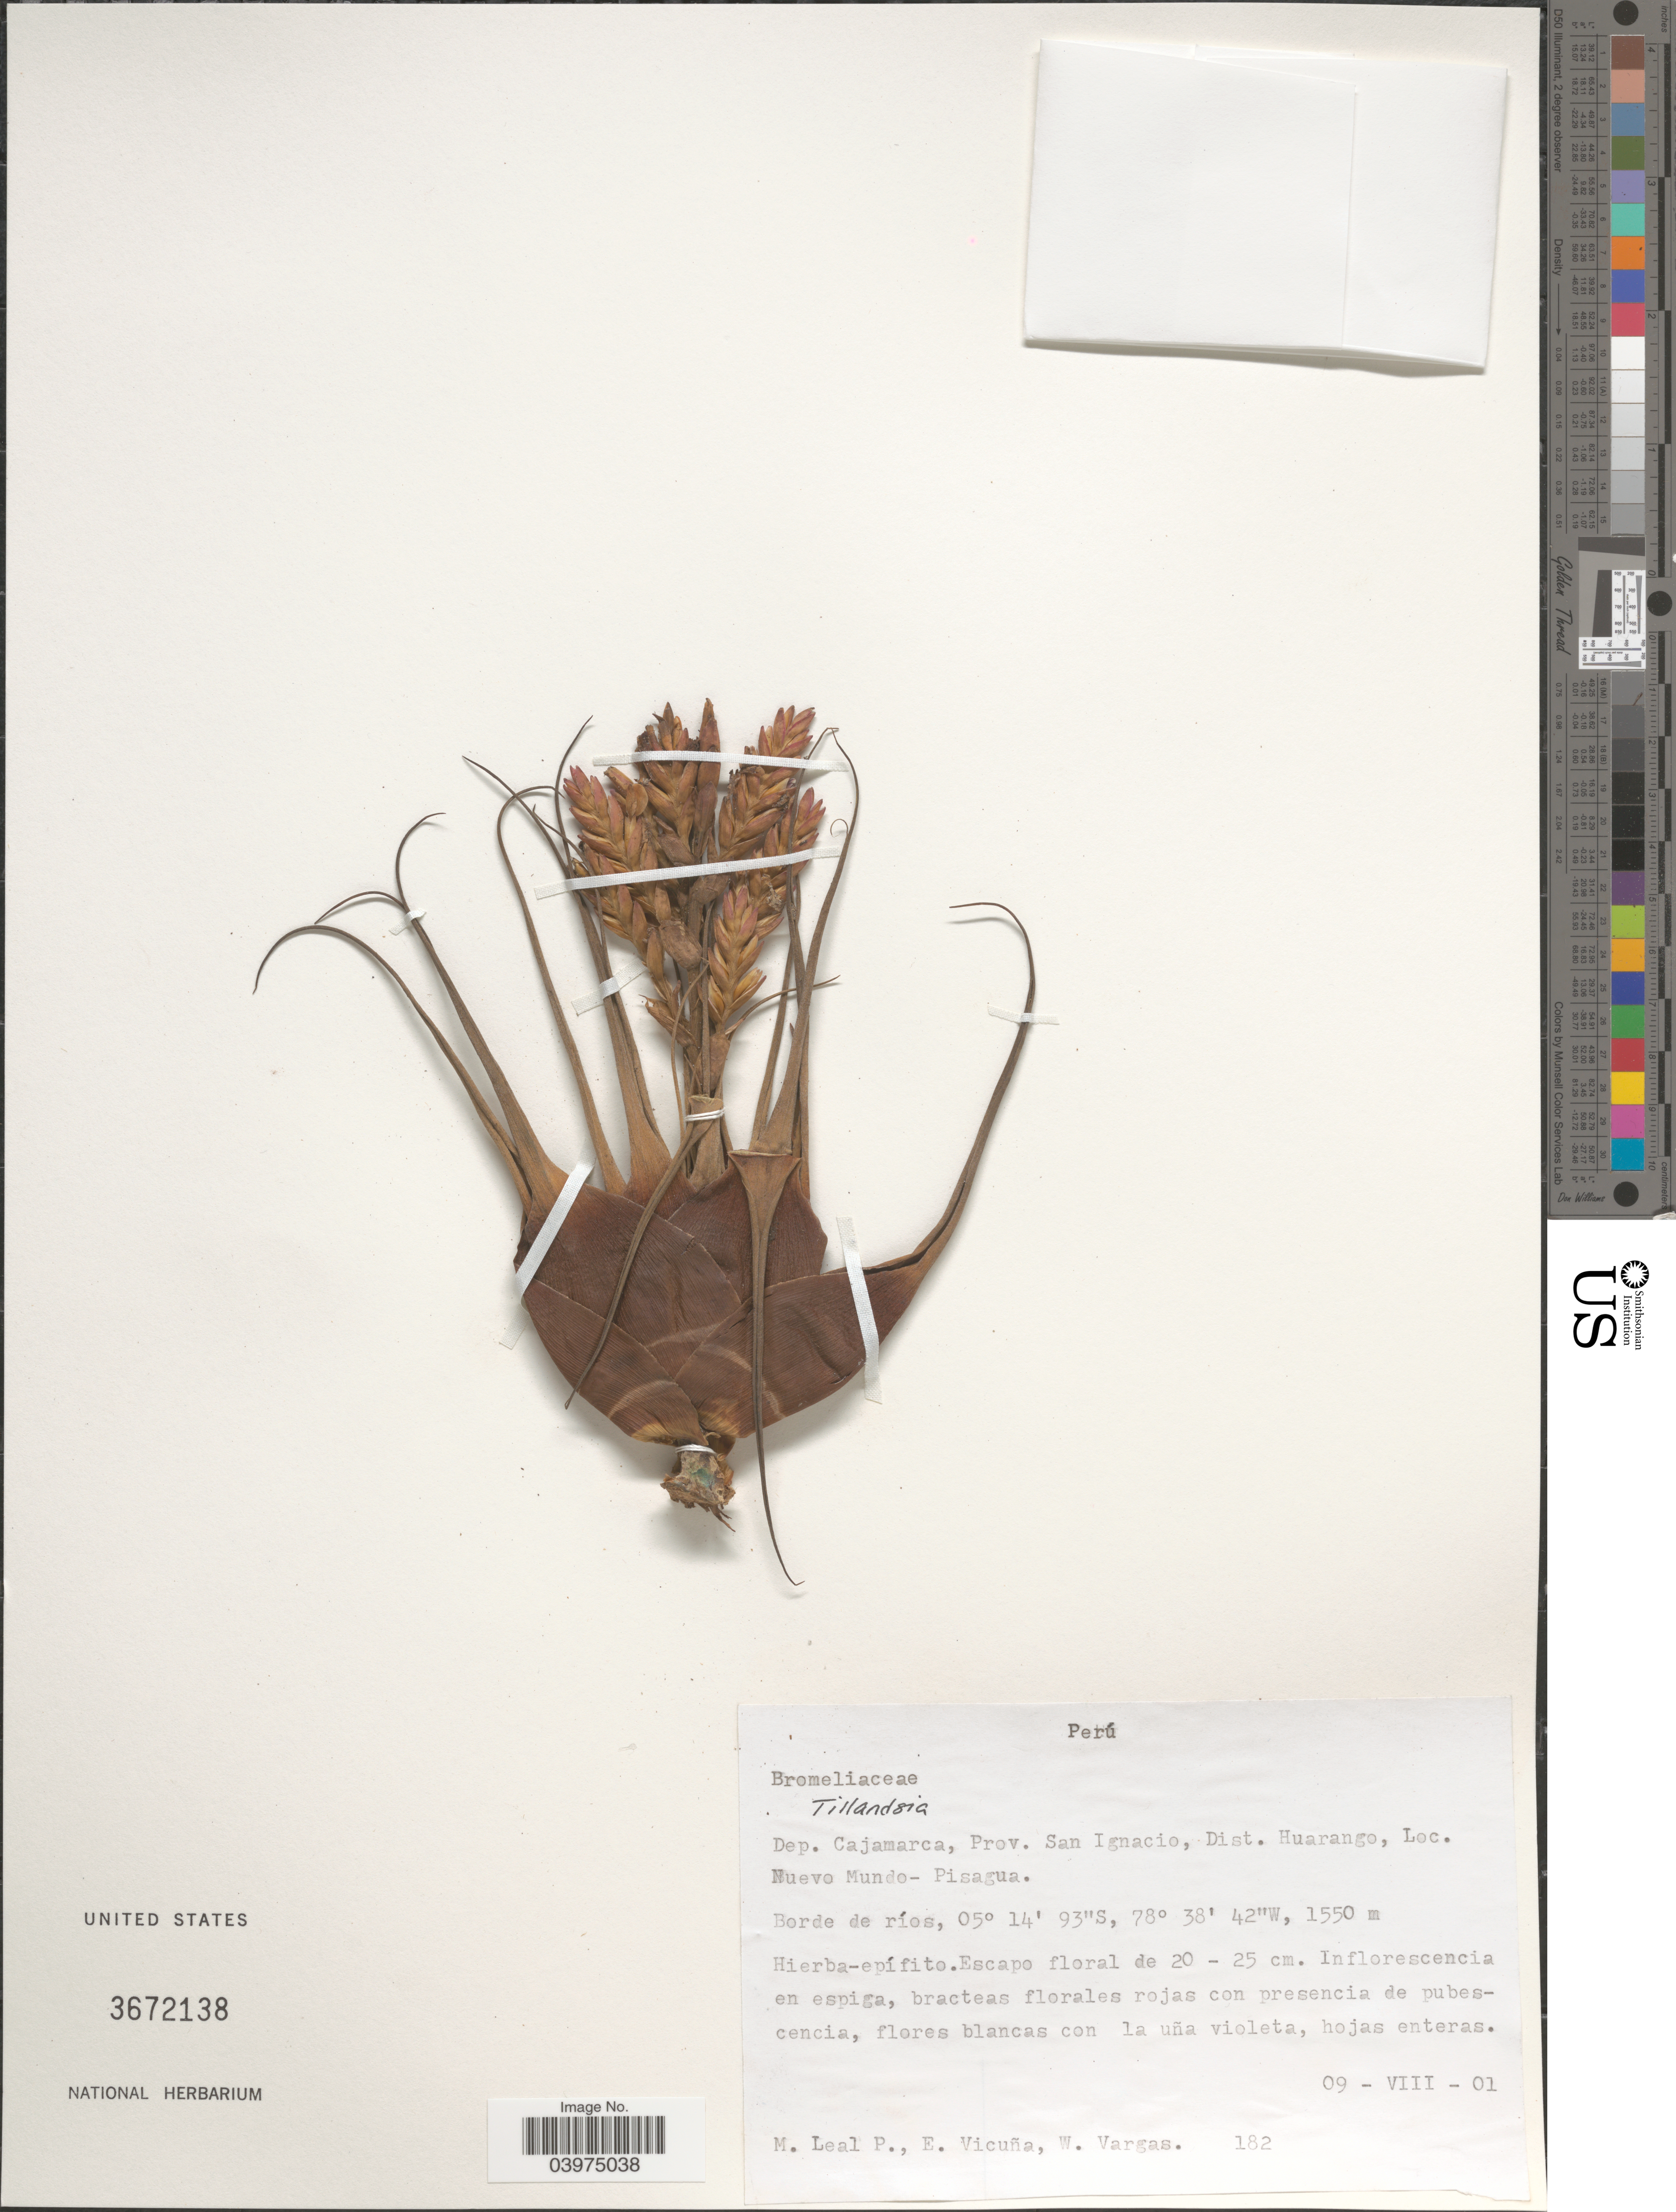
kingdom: Plantae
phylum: Tracheophyta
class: Liliopsida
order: Poales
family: Bromeliaceae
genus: Tillandsia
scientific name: Tillandsia sp.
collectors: M. Leal P., E. Vicuña & W. Vargas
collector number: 182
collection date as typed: Transcribed d/m/y: 9/8/1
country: Peru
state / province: Cajamarca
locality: Dep. Cajamarca, Prov. San Ignacio, Dist. Huarango, Nuevo Mundo - Pisagua. Borde de ríos.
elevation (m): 1550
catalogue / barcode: US 3672138